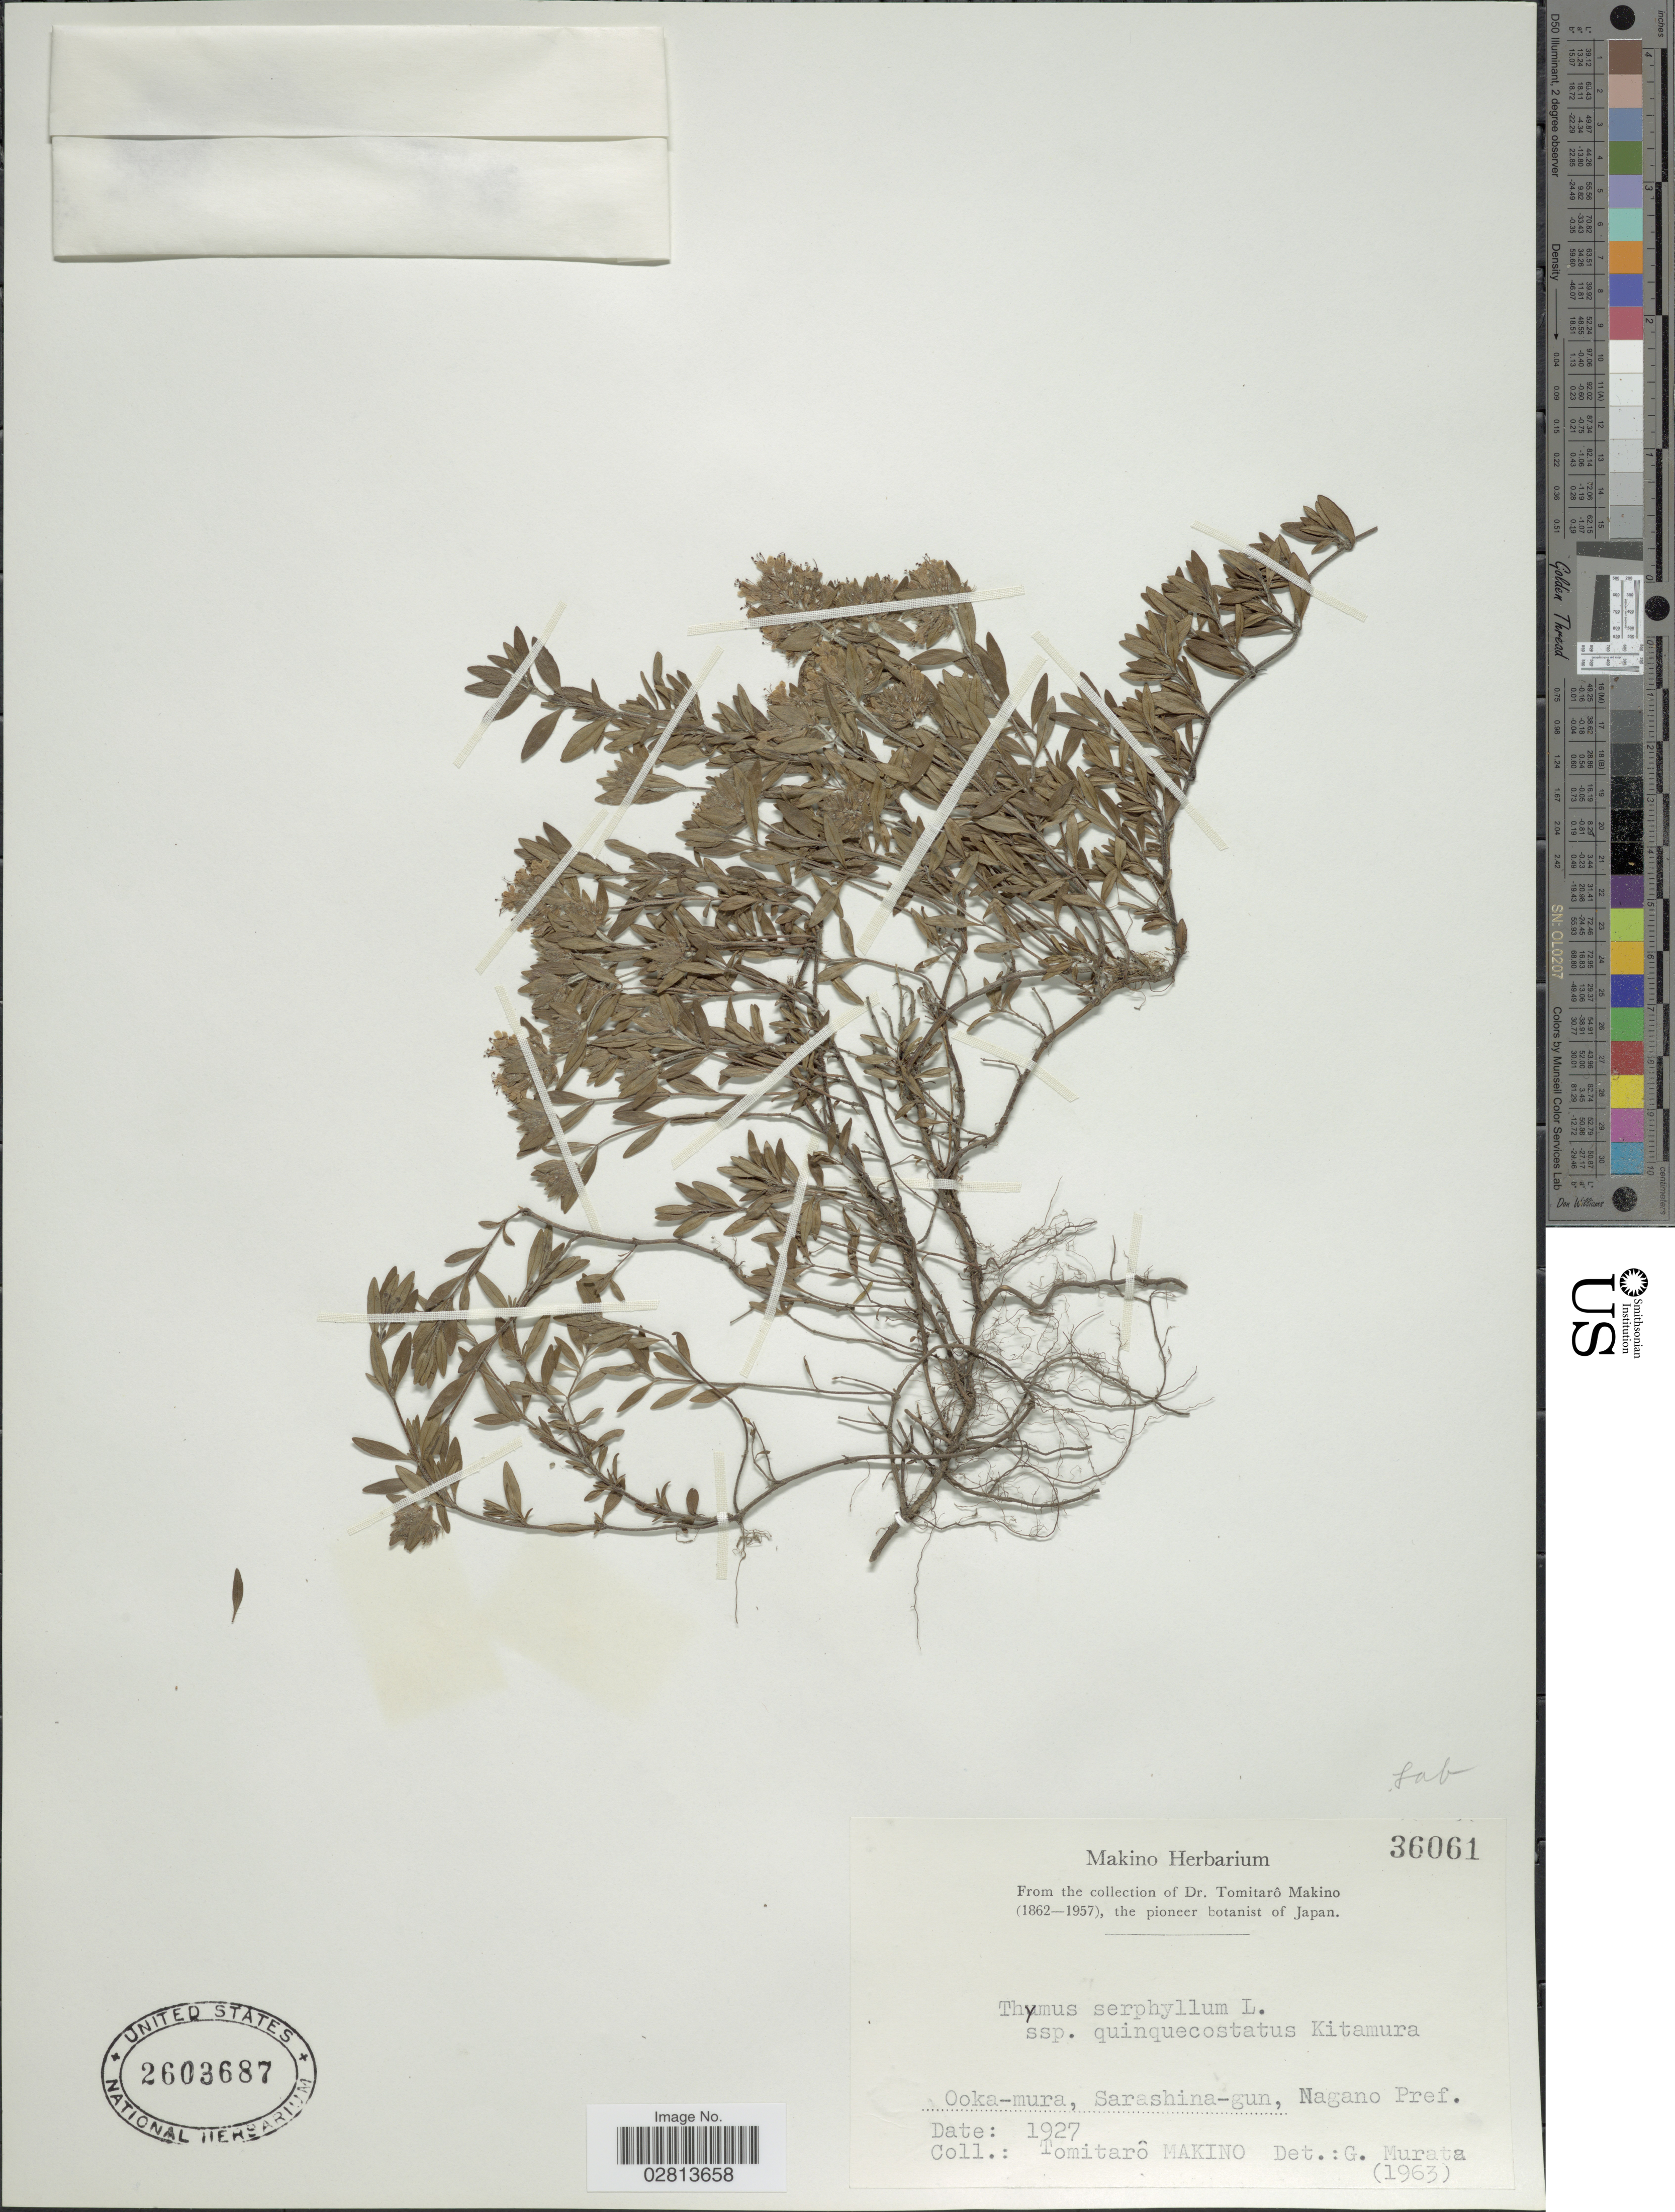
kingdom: Plantae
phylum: Tracheophyta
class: Magnoliopsida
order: Lamiales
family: Lamiaceae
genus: Thymus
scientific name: Thymus serpyllum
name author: L.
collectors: T. Makino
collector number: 36061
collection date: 1927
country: Japan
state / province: Nagano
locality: Ooka-mura, Sarashina-gun, Nagano Pref.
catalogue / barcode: US 2603687